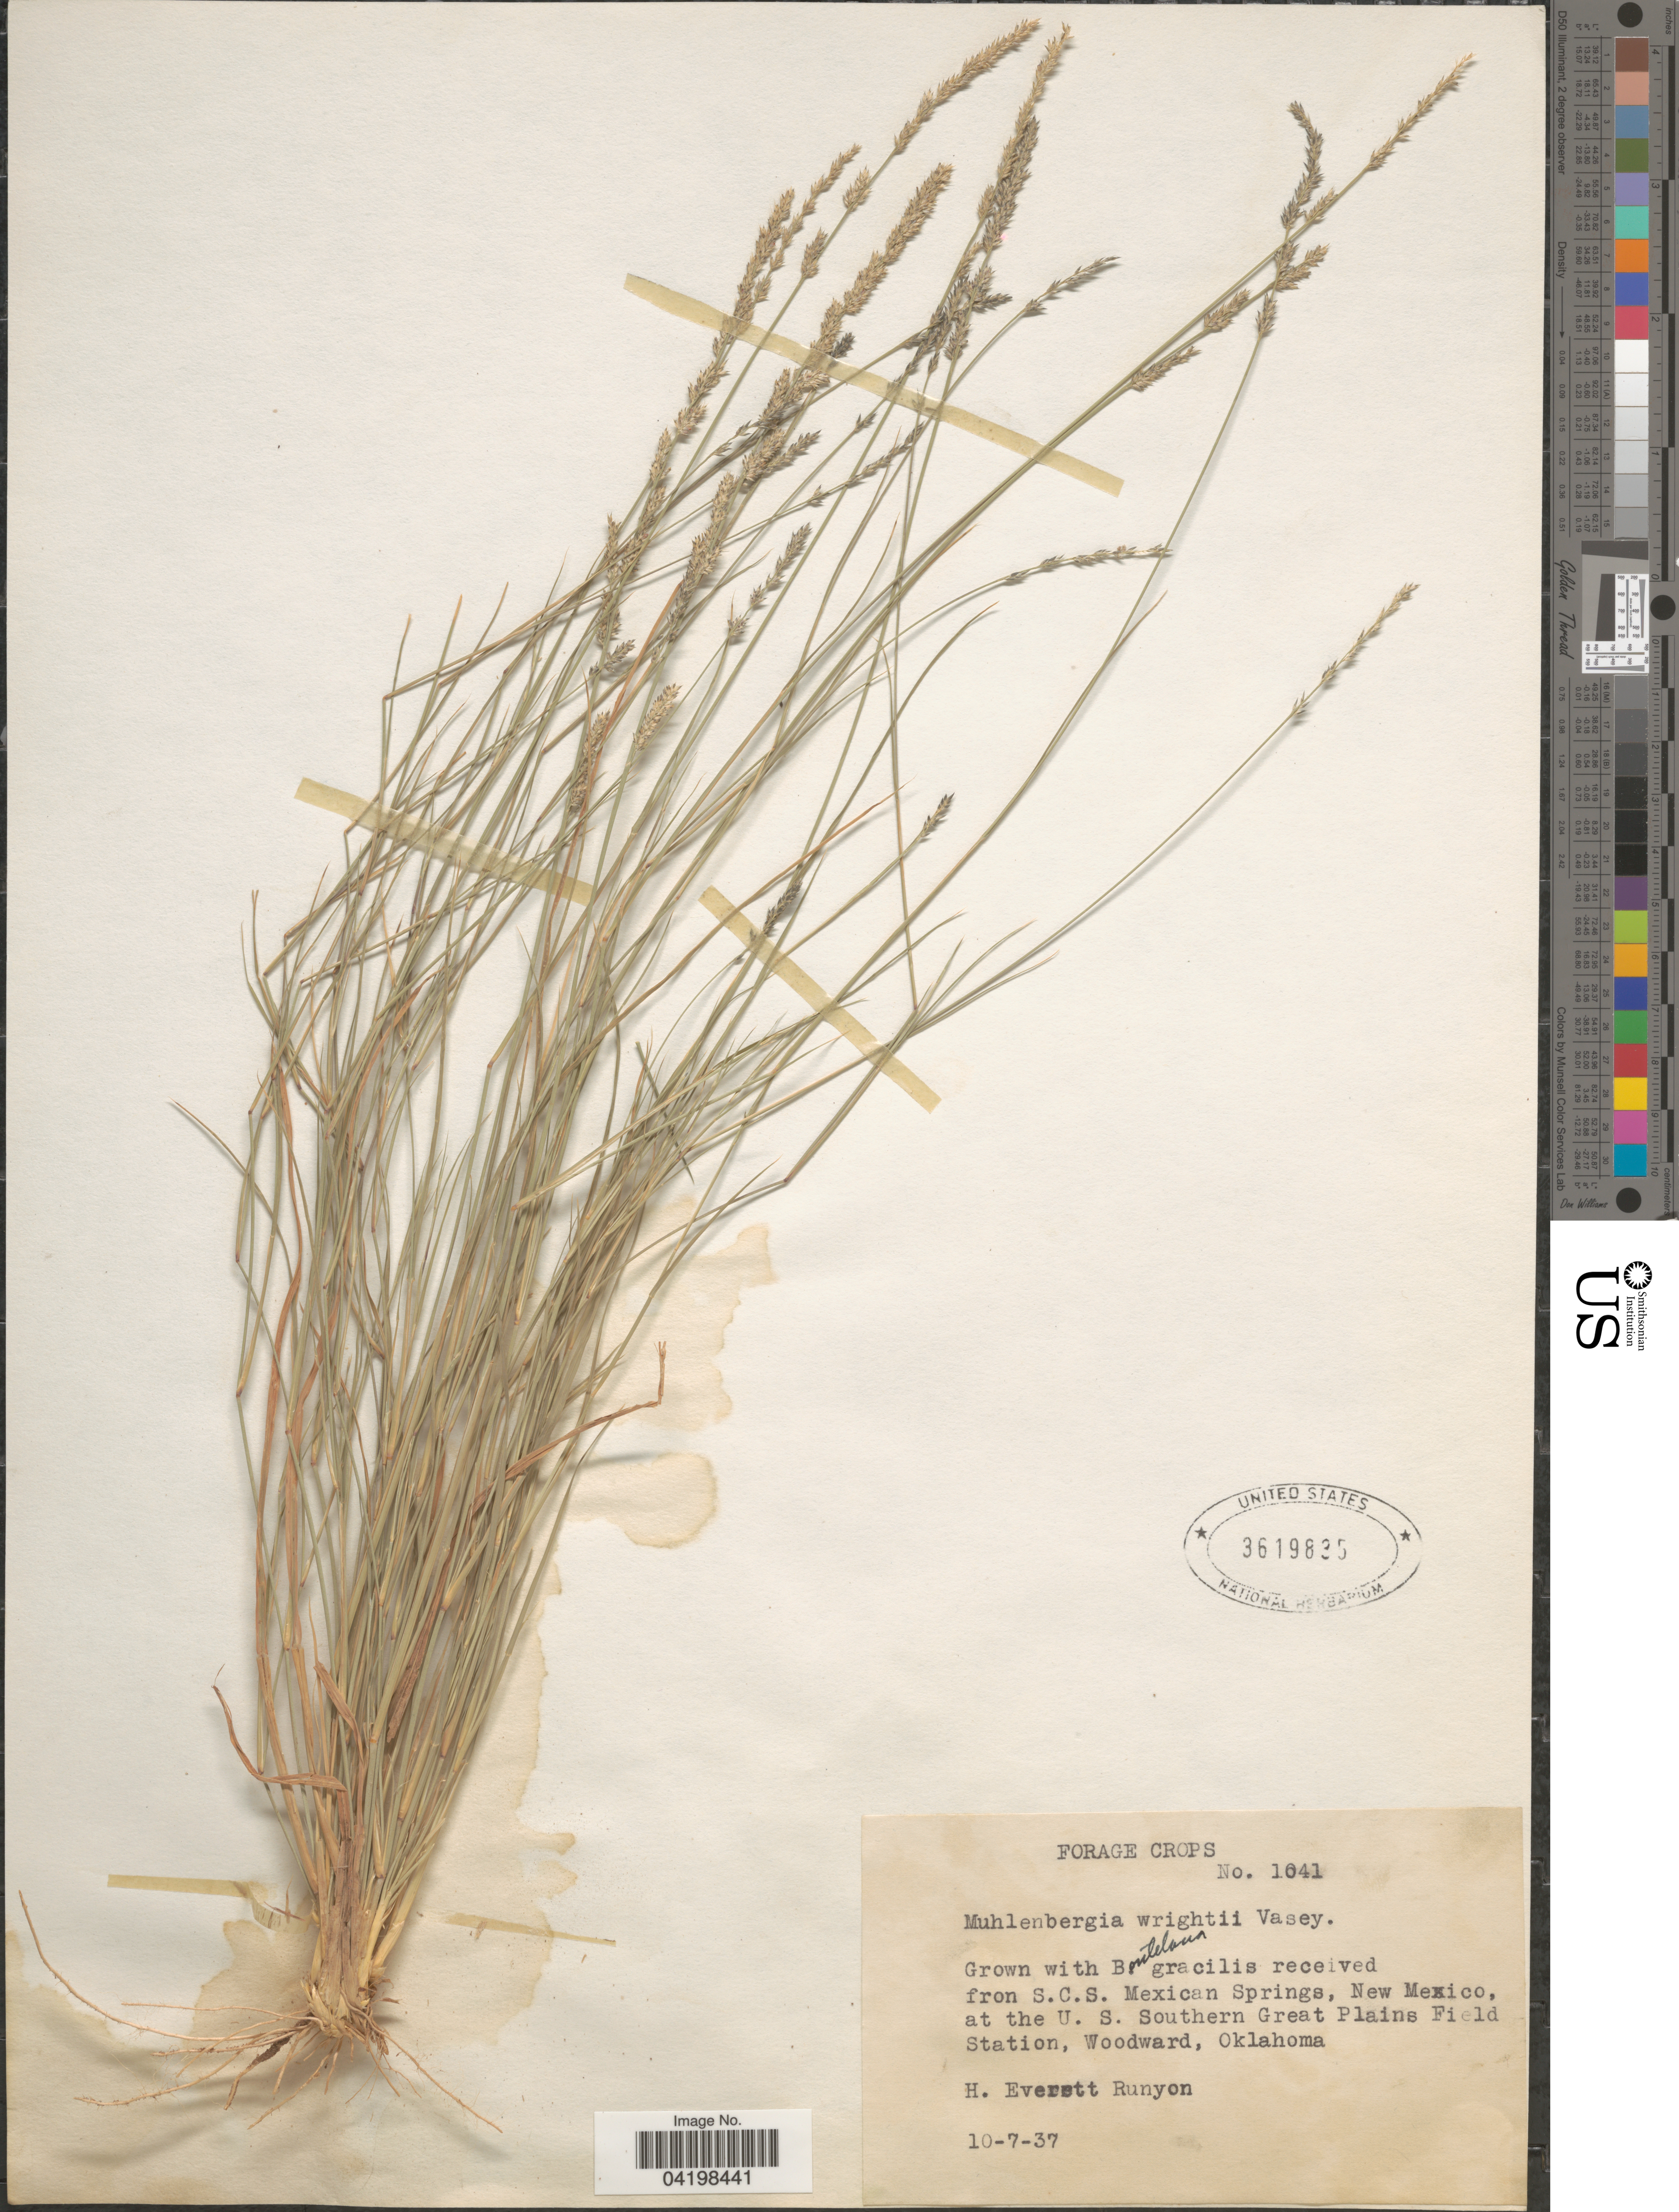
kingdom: Plantae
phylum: Tracheophyta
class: Liliopsida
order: Poales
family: Poaceae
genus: Muhlenbergia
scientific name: Muhlenbergia wrightii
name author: Vasey ex J.M. Coult.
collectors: H. E. Runyon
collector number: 1041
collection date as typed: Transcribed d/m/y: 7/10/37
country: United States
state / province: Oklahoma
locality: At the U. S. Southern Great Plains Field Station, Woodward.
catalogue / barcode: US 361935